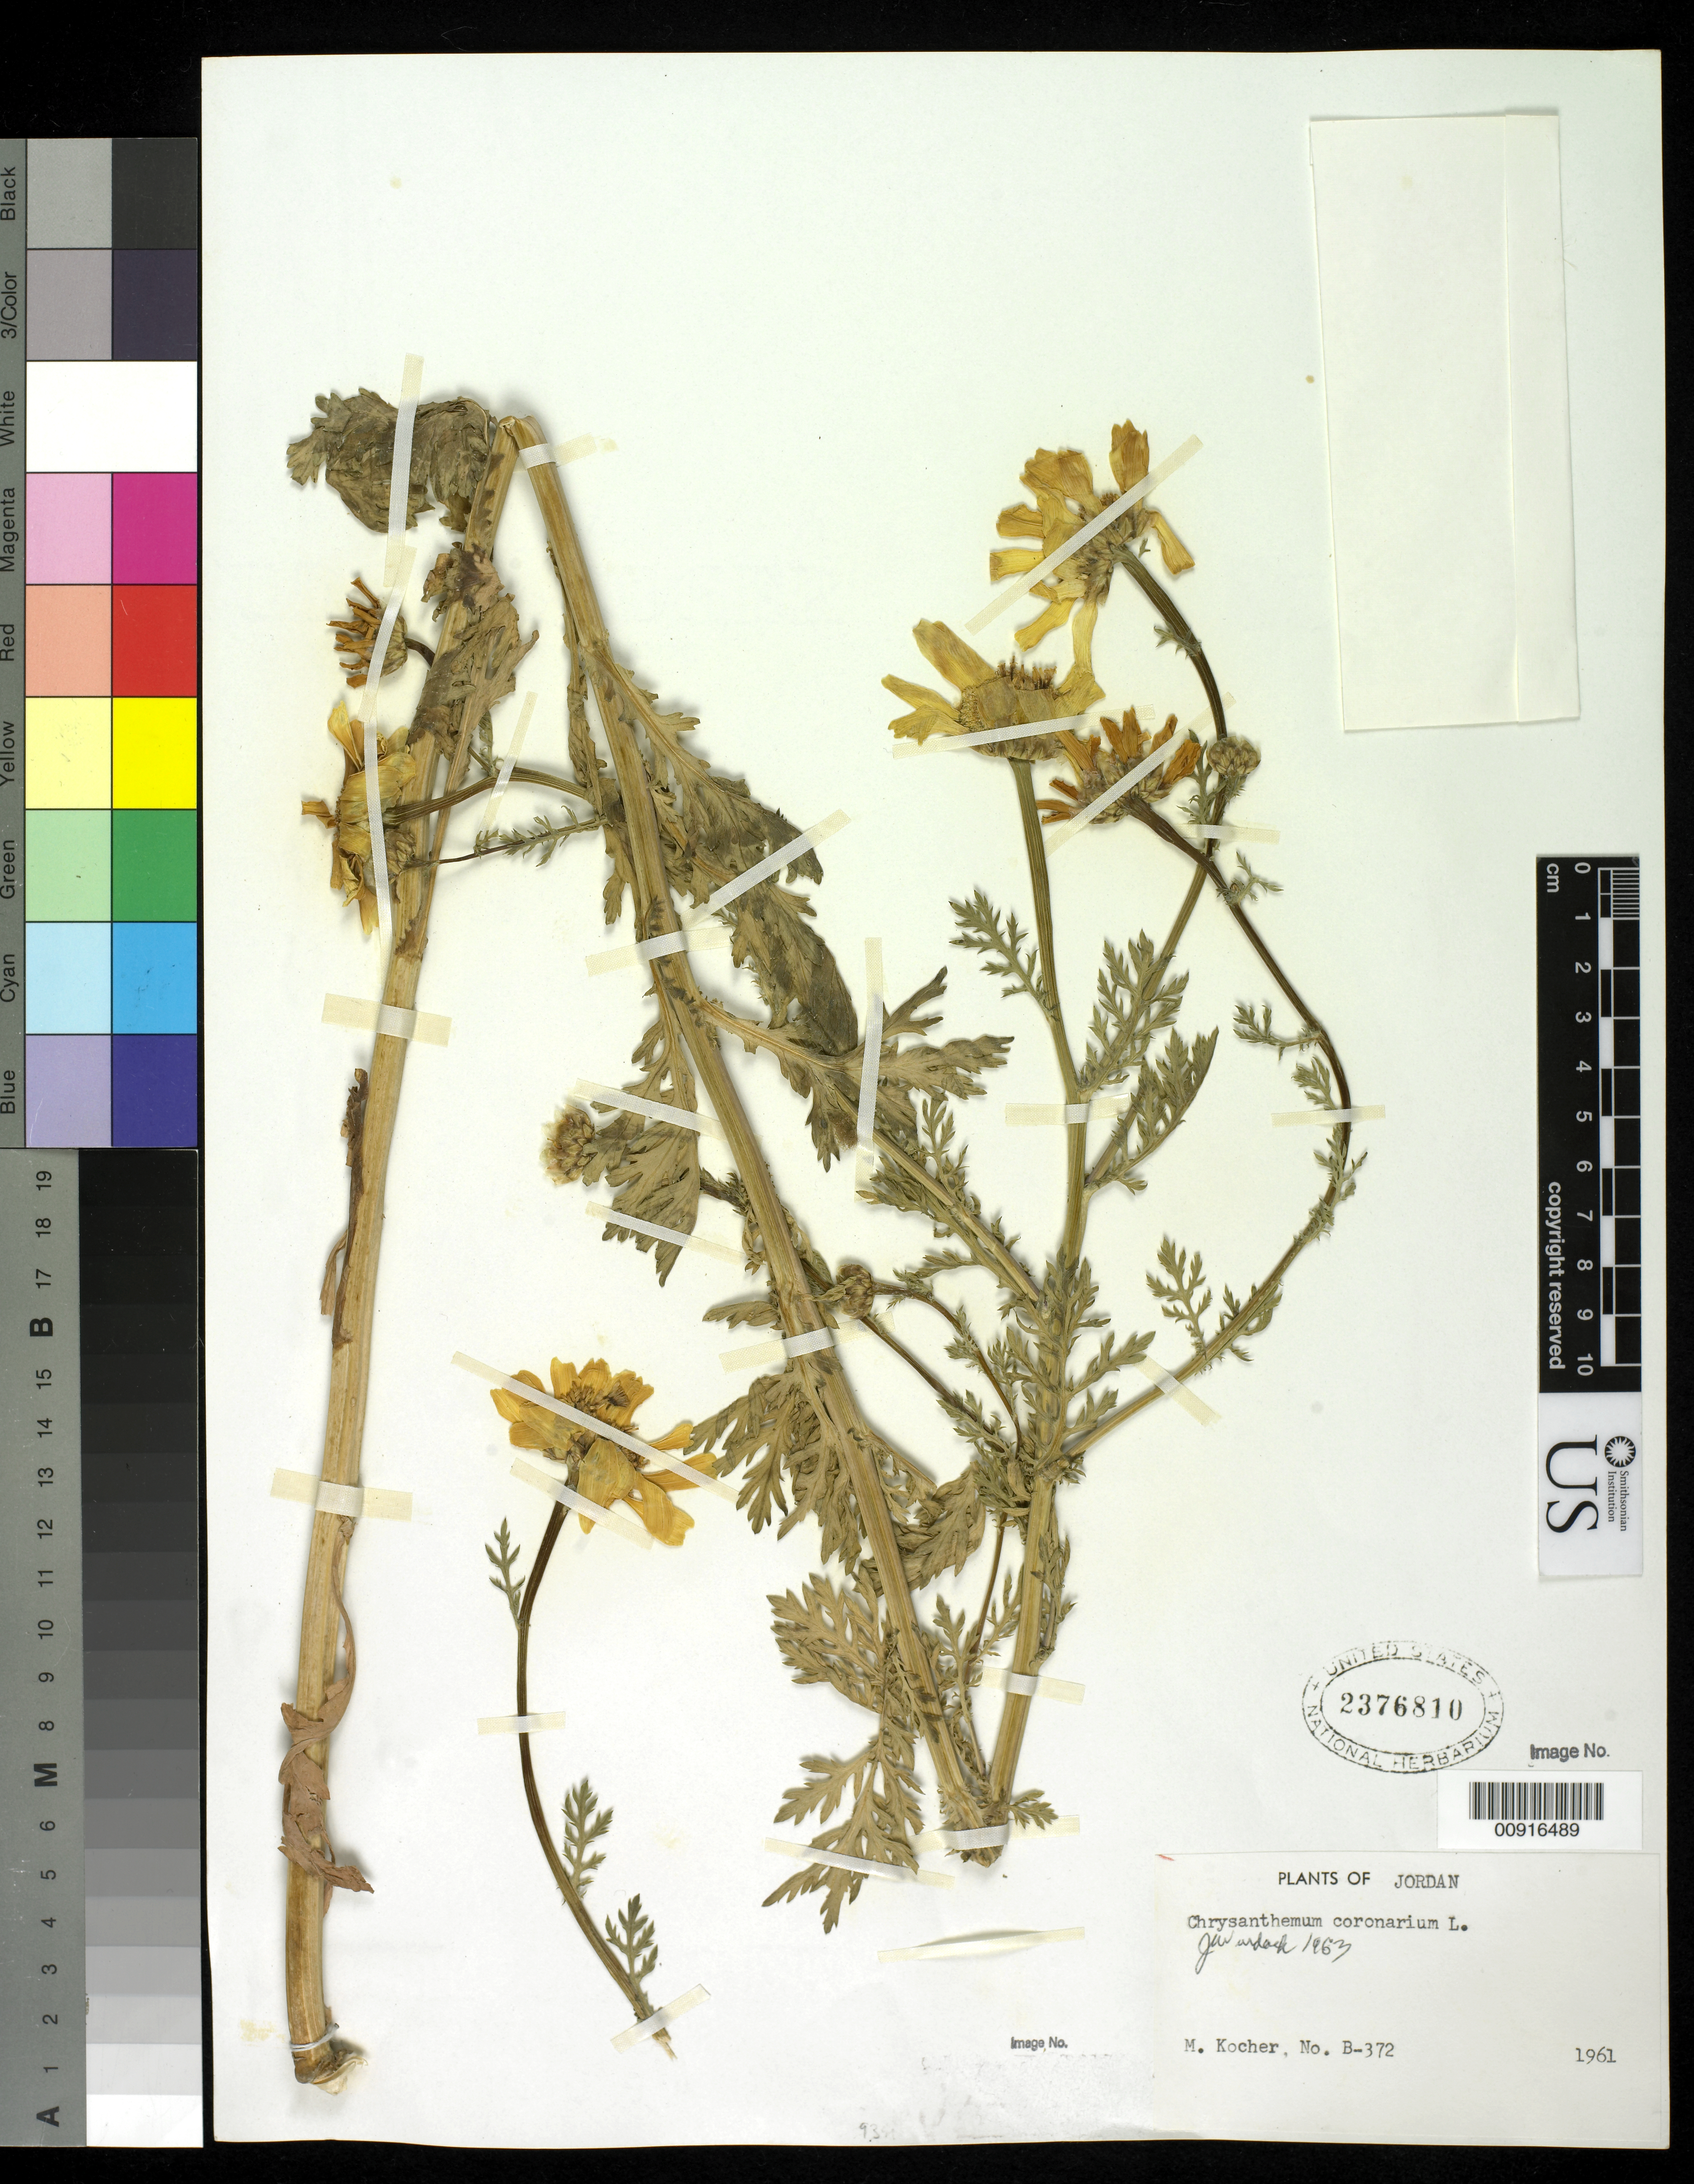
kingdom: Plantae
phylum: Tracheophyta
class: Magnoliopsida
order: Asterales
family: Asteraceae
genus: Chrysanthemum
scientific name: Chrysanthemum coronarium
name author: L.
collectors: M. Kocher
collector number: B-372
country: Jordan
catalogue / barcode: US 2376810